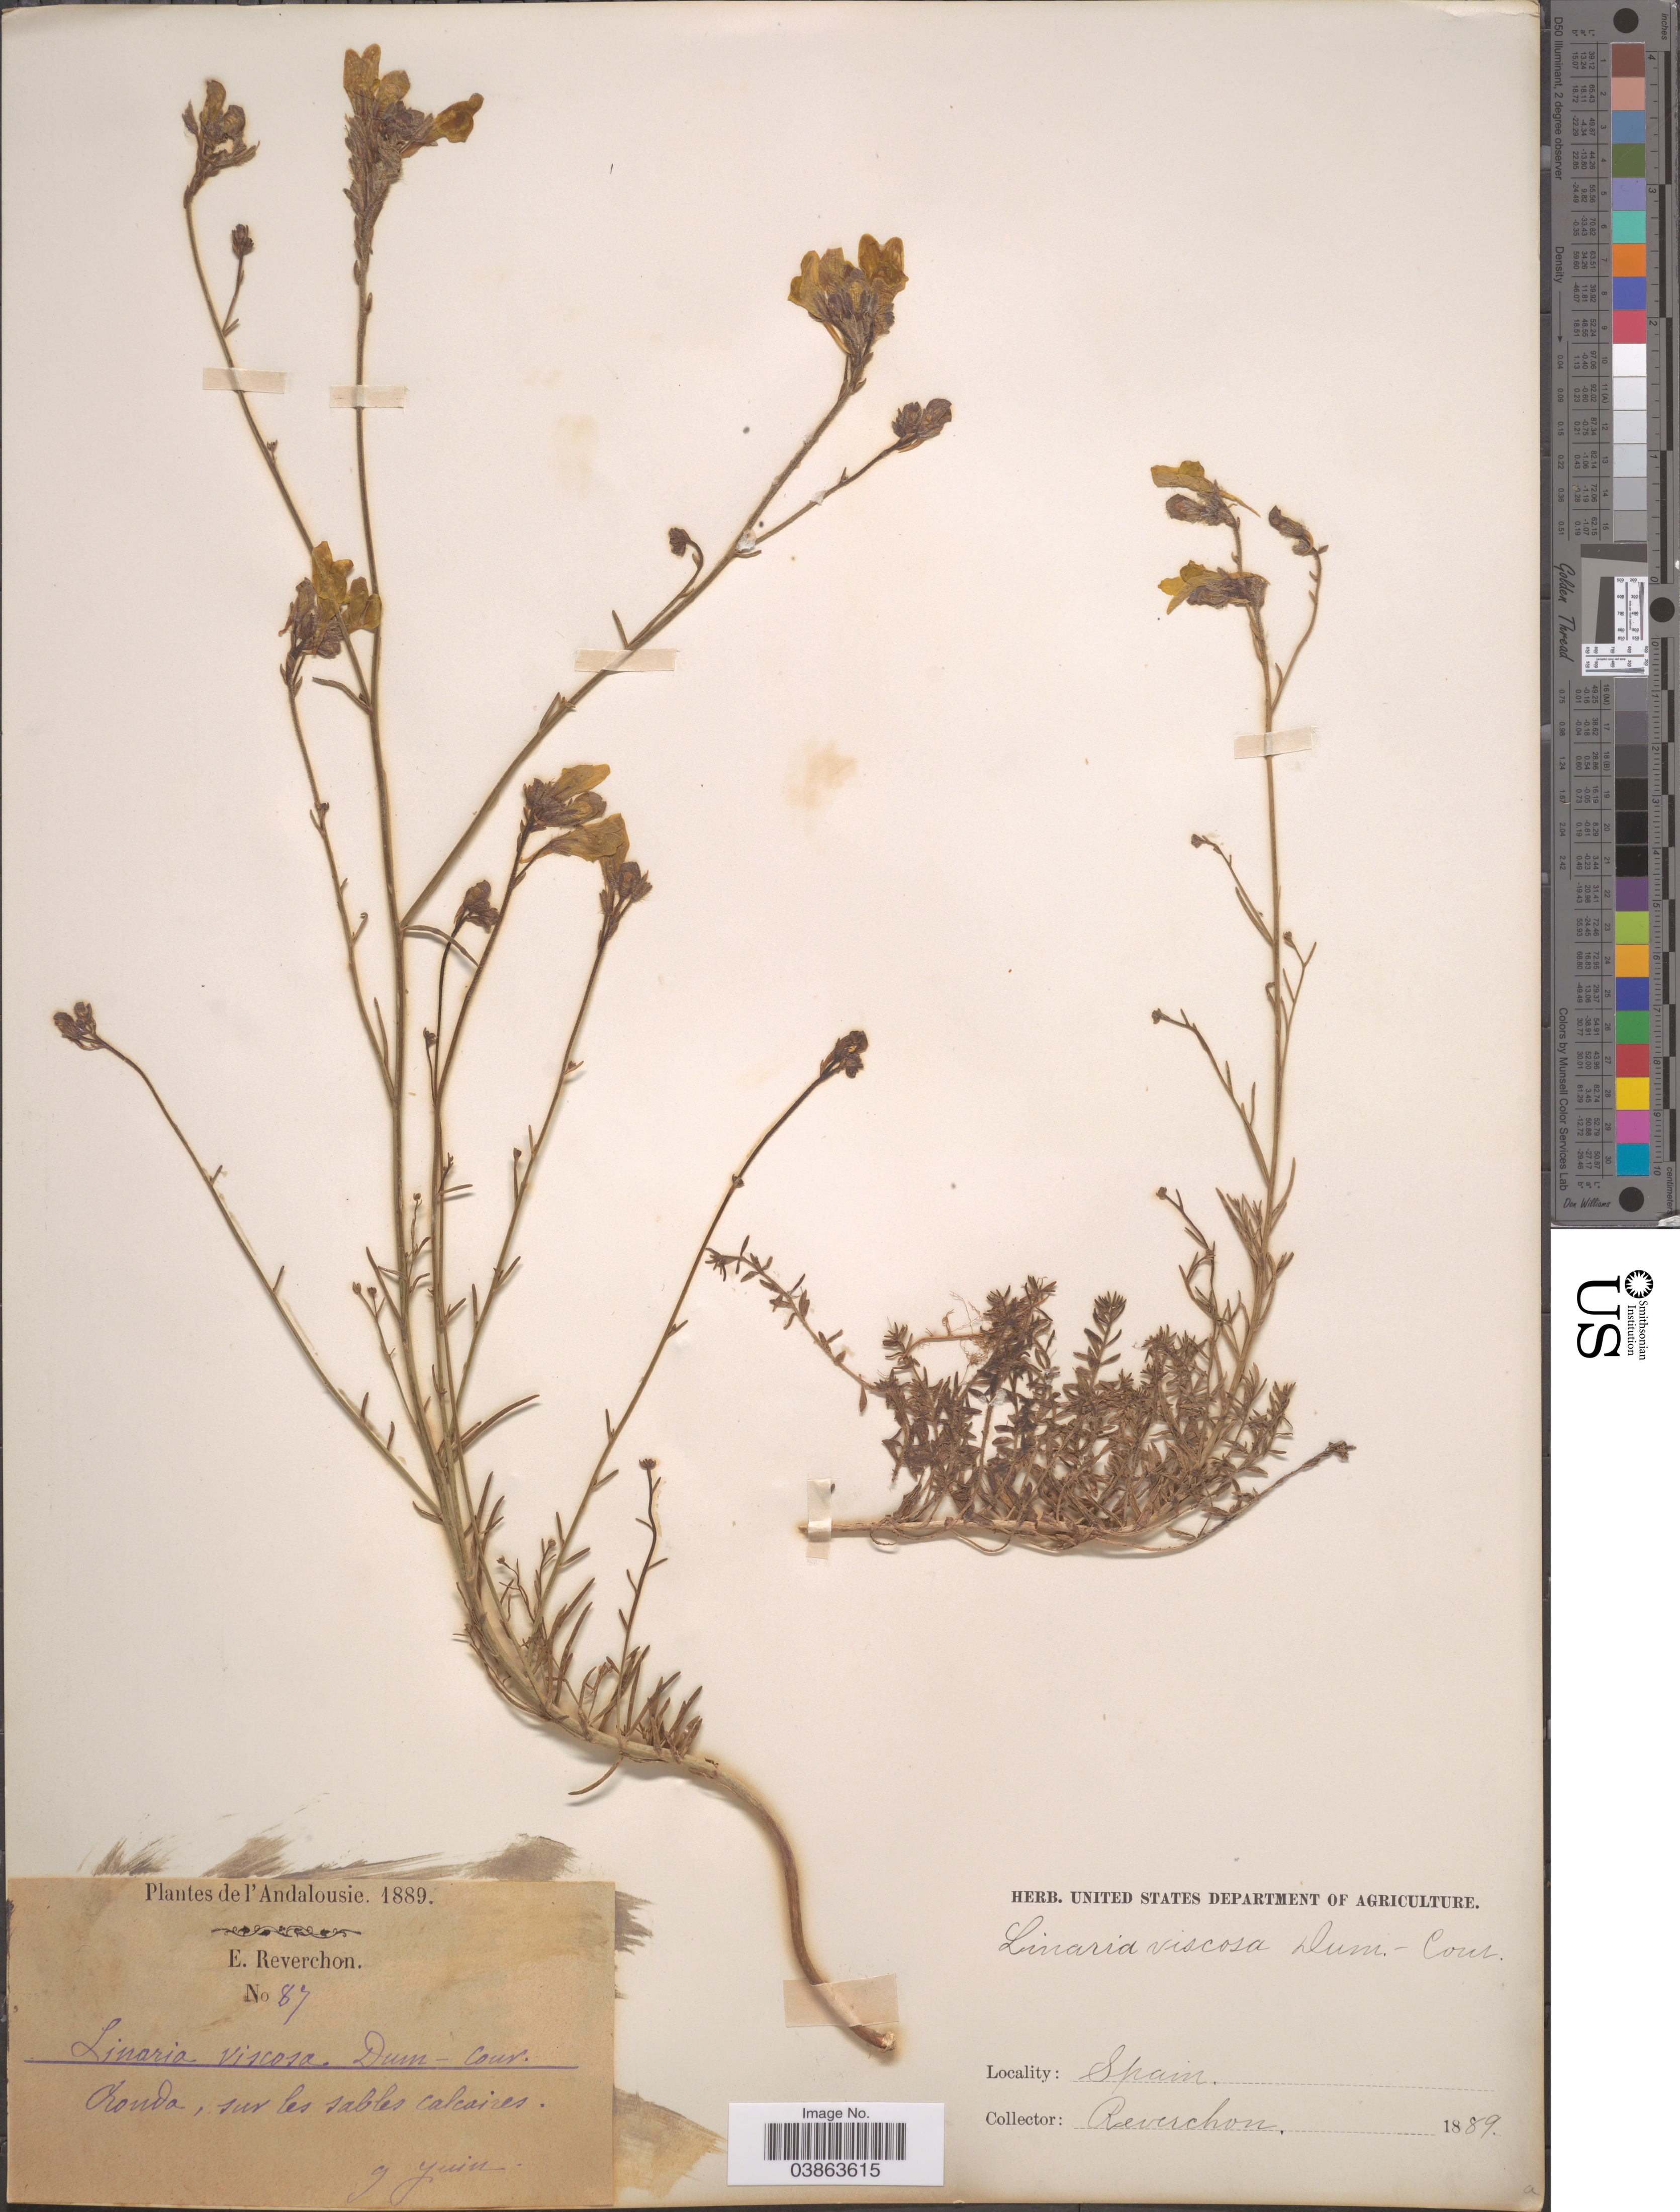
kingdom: Plantae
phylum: Tracheophyta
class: Magnoliopsida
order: Lamiales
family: Plantaginaceae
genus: Linaria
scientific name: Linaria viscosa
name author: (L.) Dum. Cours.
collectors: E. Reverchon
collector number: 87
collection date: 1889-06-09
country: Spain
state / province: Andalucía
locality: L'Andalousie. Ronda.